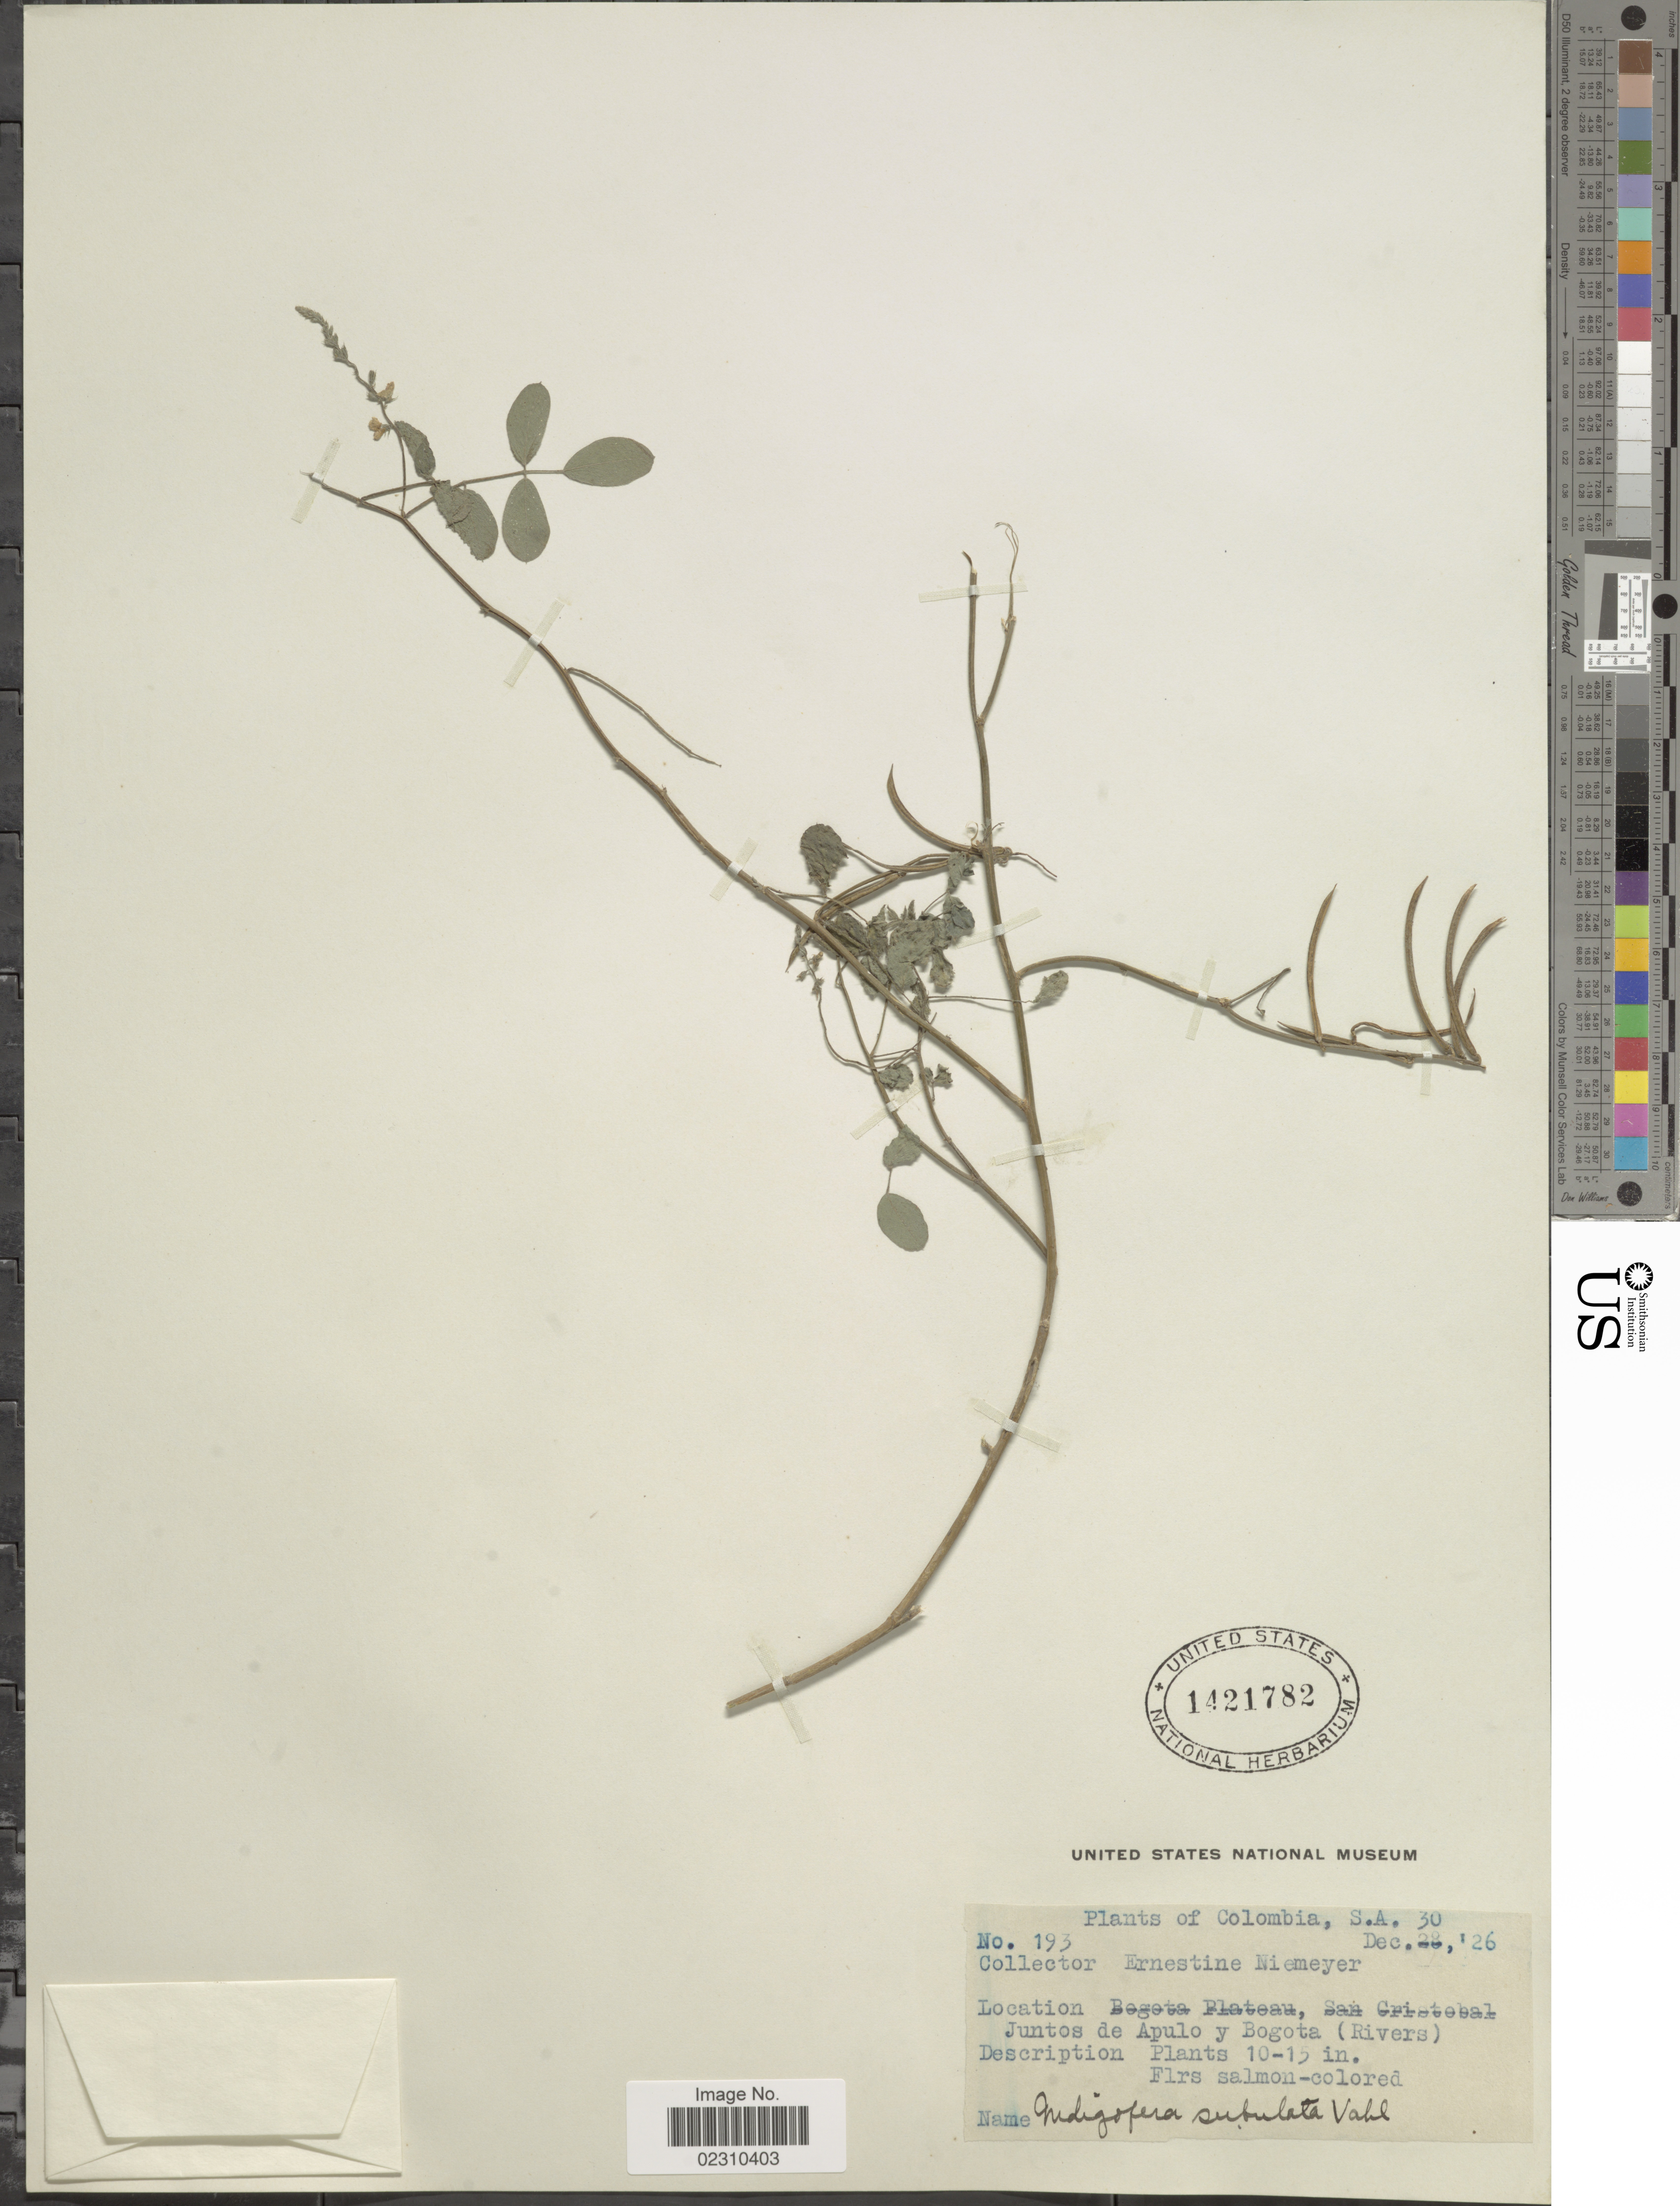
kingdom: Plantae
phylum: Tracheophyta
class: Magnoliopsida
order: Fabales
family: Fabaceae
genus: Indigofera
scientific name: Indigofera mucronata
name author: Lam.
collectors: E. H. Niemeyer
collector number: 193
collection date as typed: Transcribed d/m/y: 30/12/26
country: Colombia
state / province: Bogota D.C.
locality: Colombia, S.A. Bogota Plateau, San Cristobal, Juntos de Apulo y Bogota (Rivers).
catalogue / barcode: US 1421782